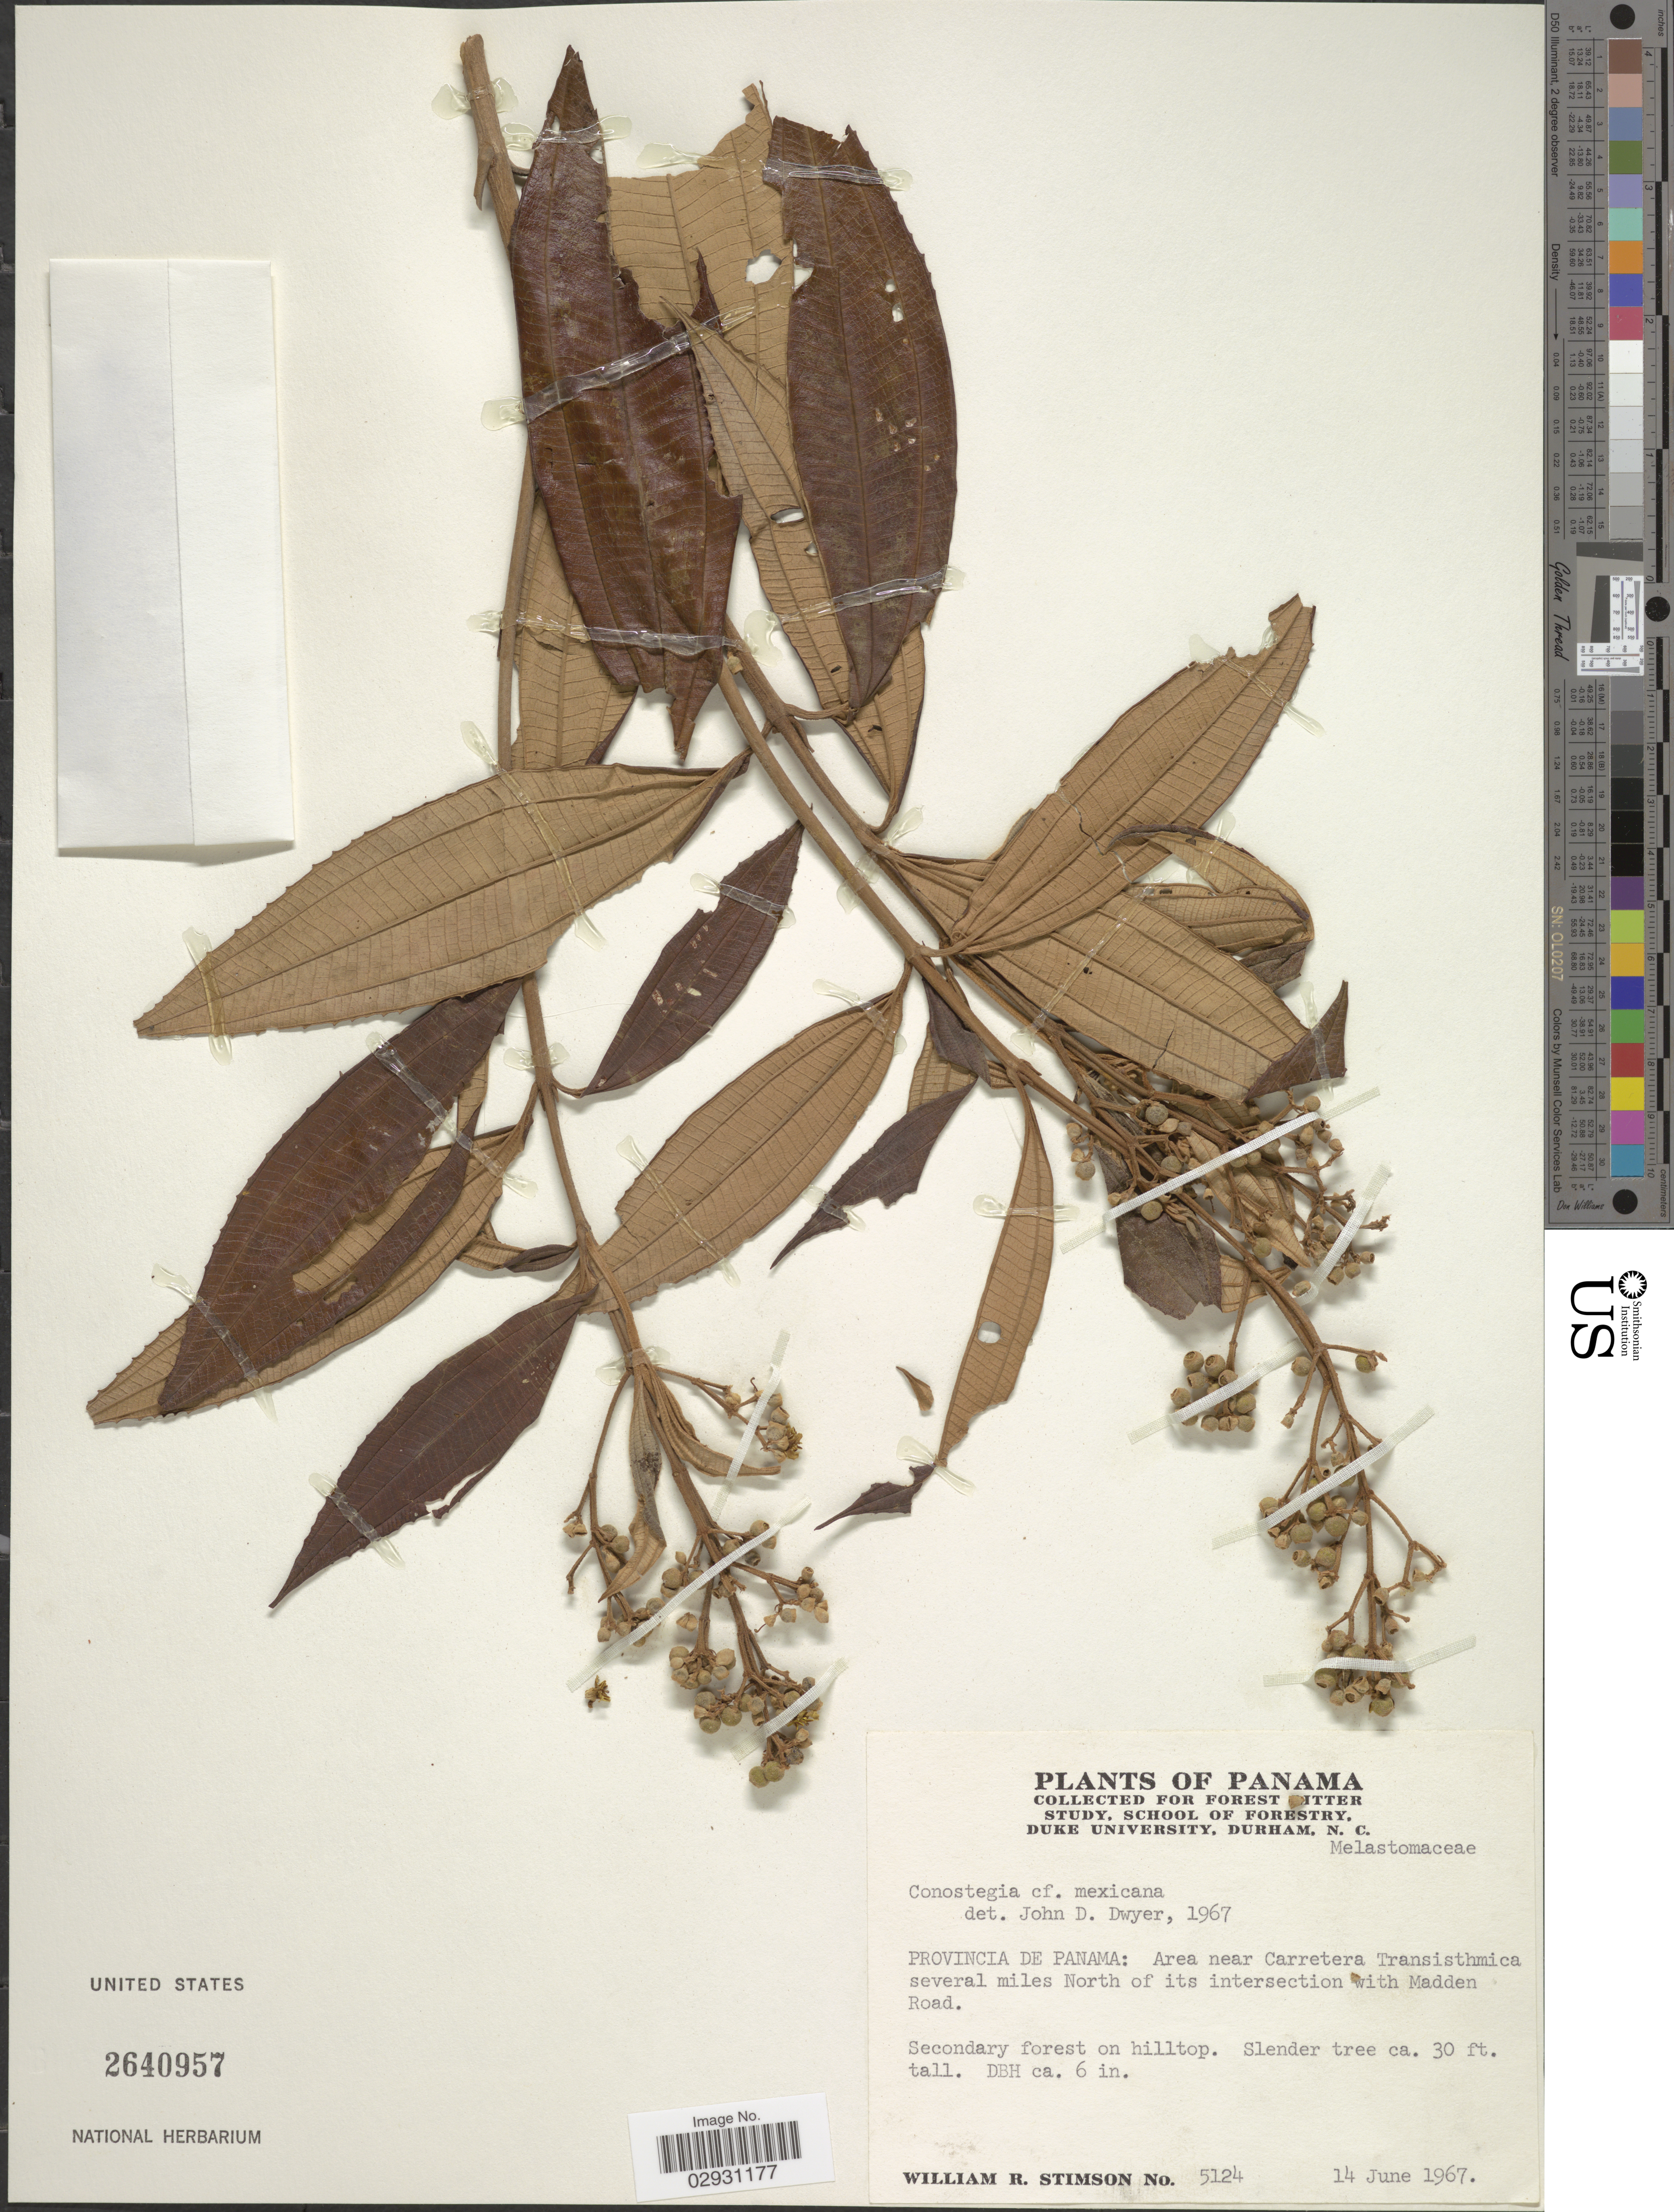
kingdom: Plantae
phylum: Tracheophyta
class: Magnoliopsida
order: Myrtales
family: Melastomataceae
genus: Conostegia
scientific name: Conostegia quadrangularis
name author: Schltdl. ex Steud.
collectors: W. R. Stimson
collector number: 5124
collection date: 1967-06-14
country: Panama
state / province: Panamá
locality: Area near Carretera Transisthmica several miles North of its intersection with Madden Road.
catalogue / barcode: US 2640957